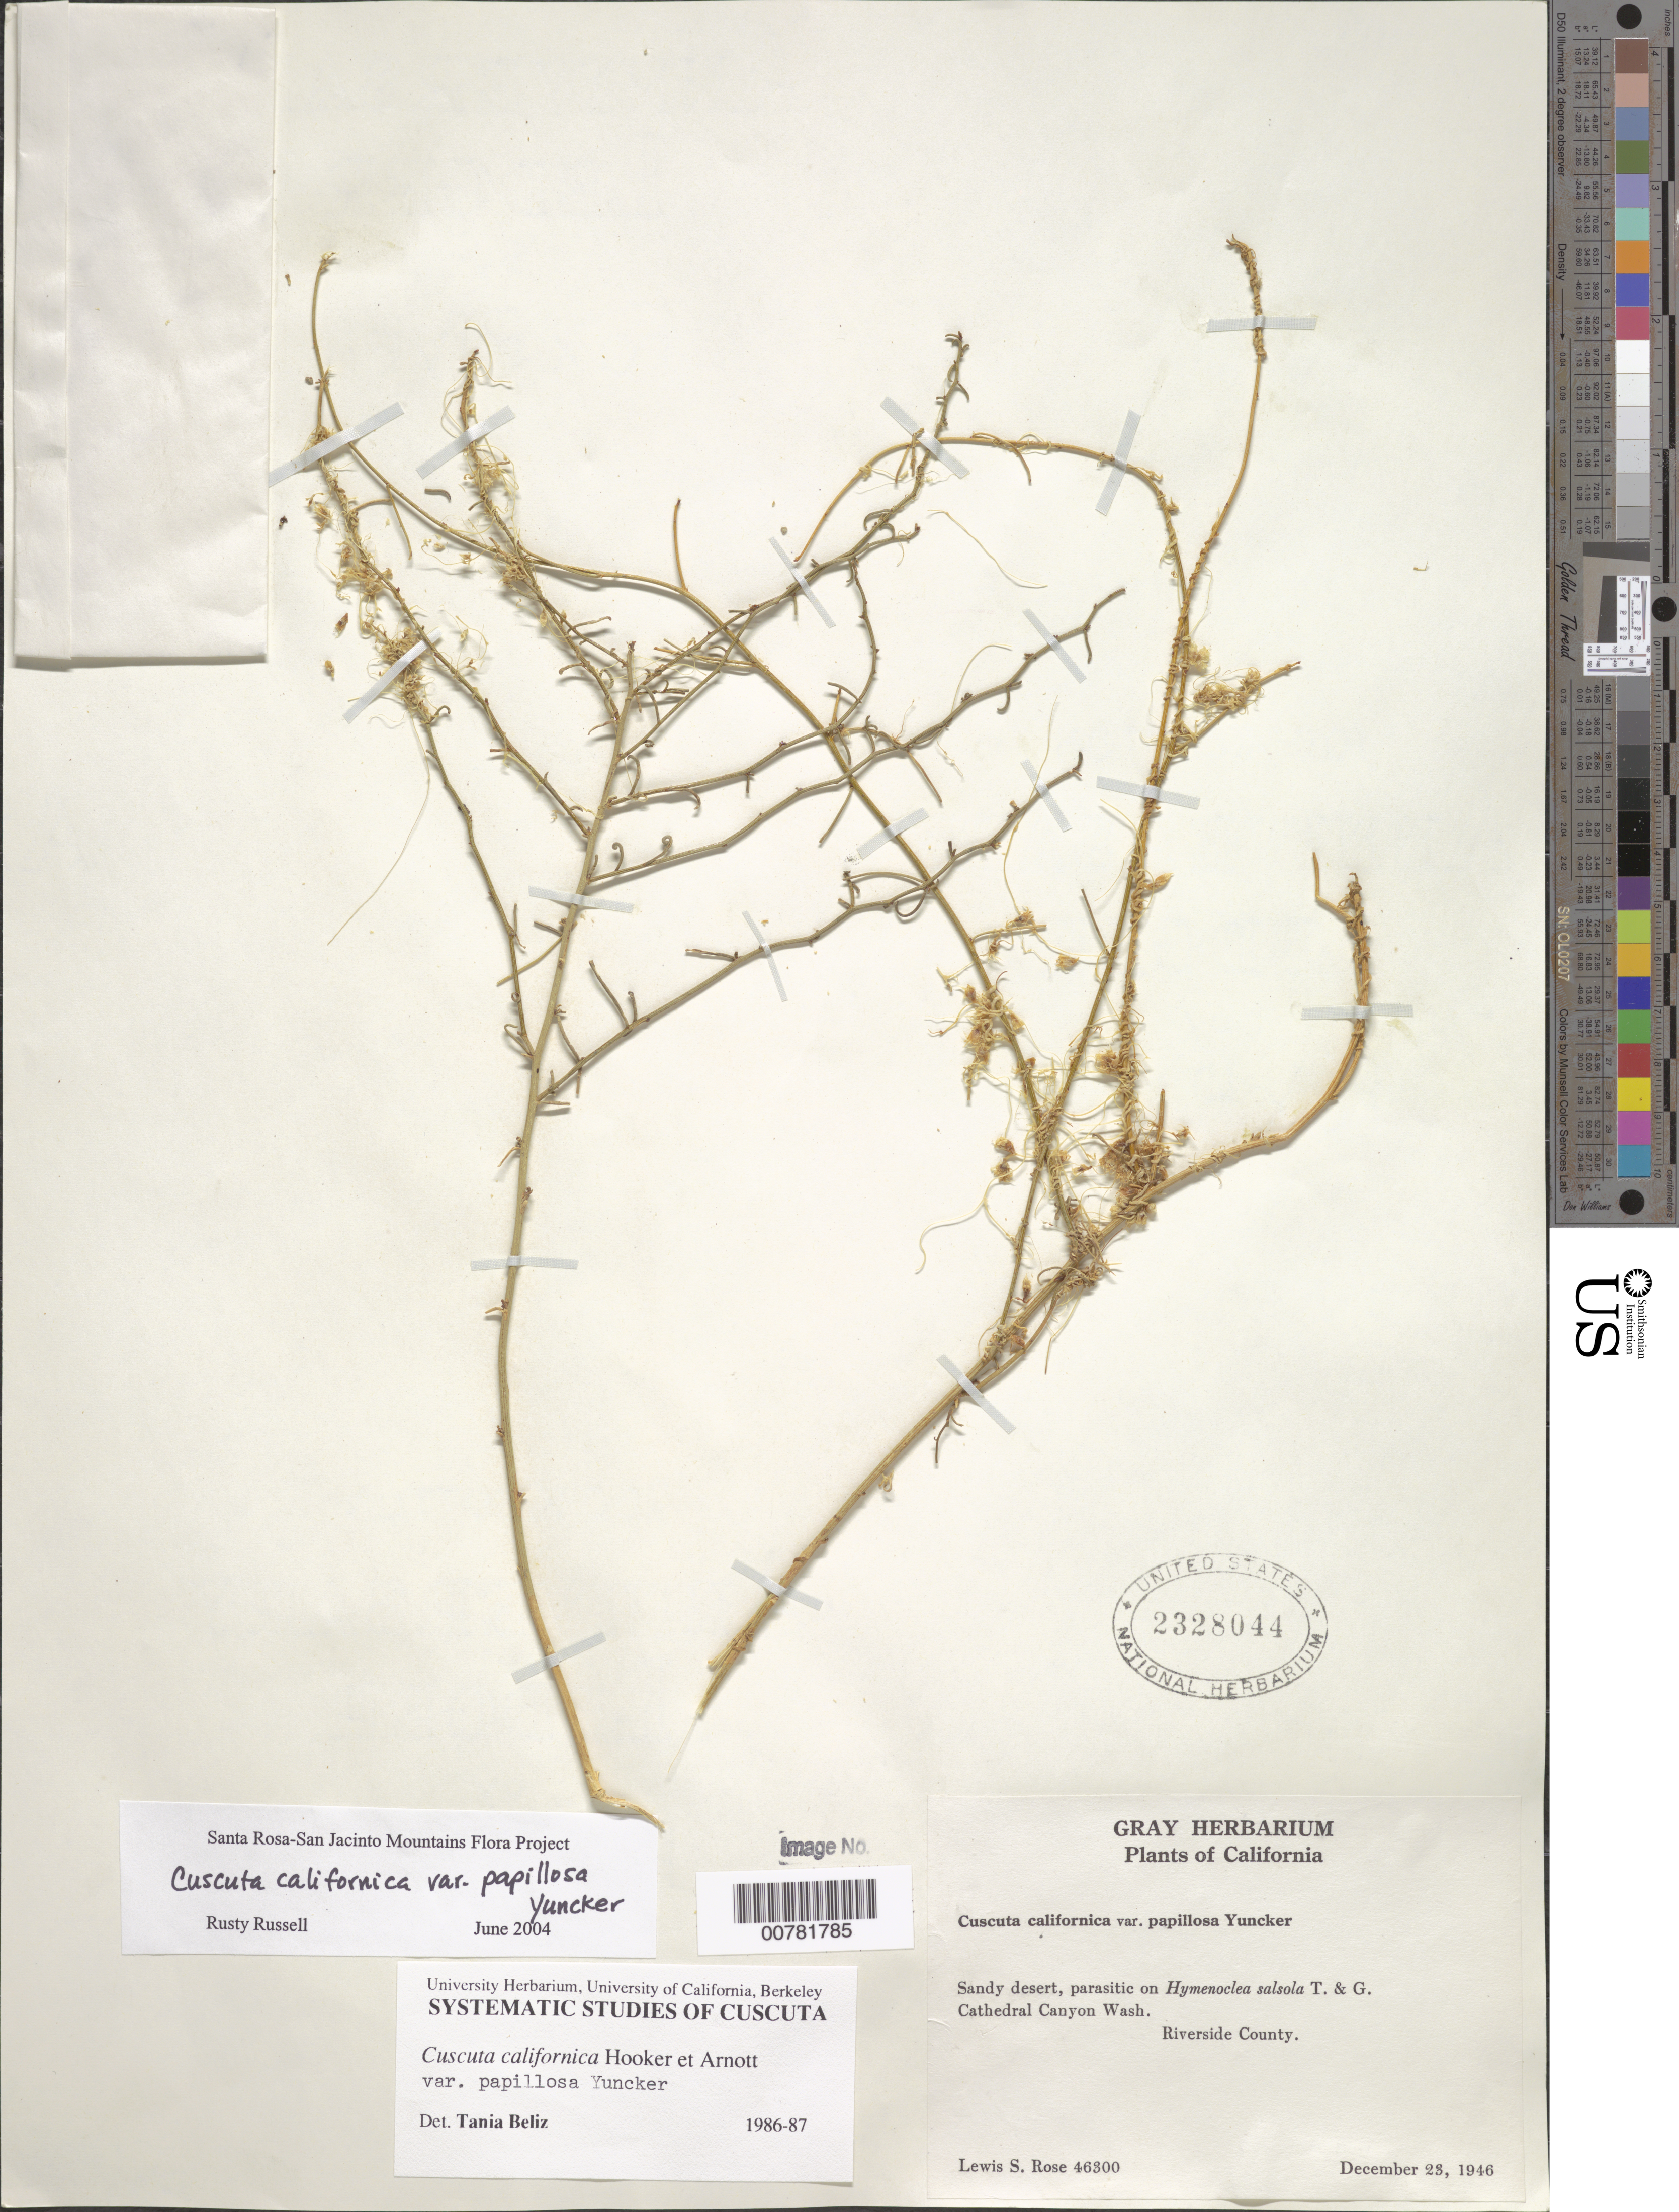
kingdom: Plantae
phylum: Tracheophyta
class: Magnoliopsida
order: Solanales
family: Convolvulaceae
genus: Cuscuta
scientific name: Cuscuta californica var. papillosa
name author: Yunck.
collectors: L. S. Rose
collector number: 46300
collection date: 1946-12-23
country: United States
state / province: California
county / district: Riverside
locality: Cathedral Canyon Wash. Riverside County.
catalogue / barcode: US 2328044